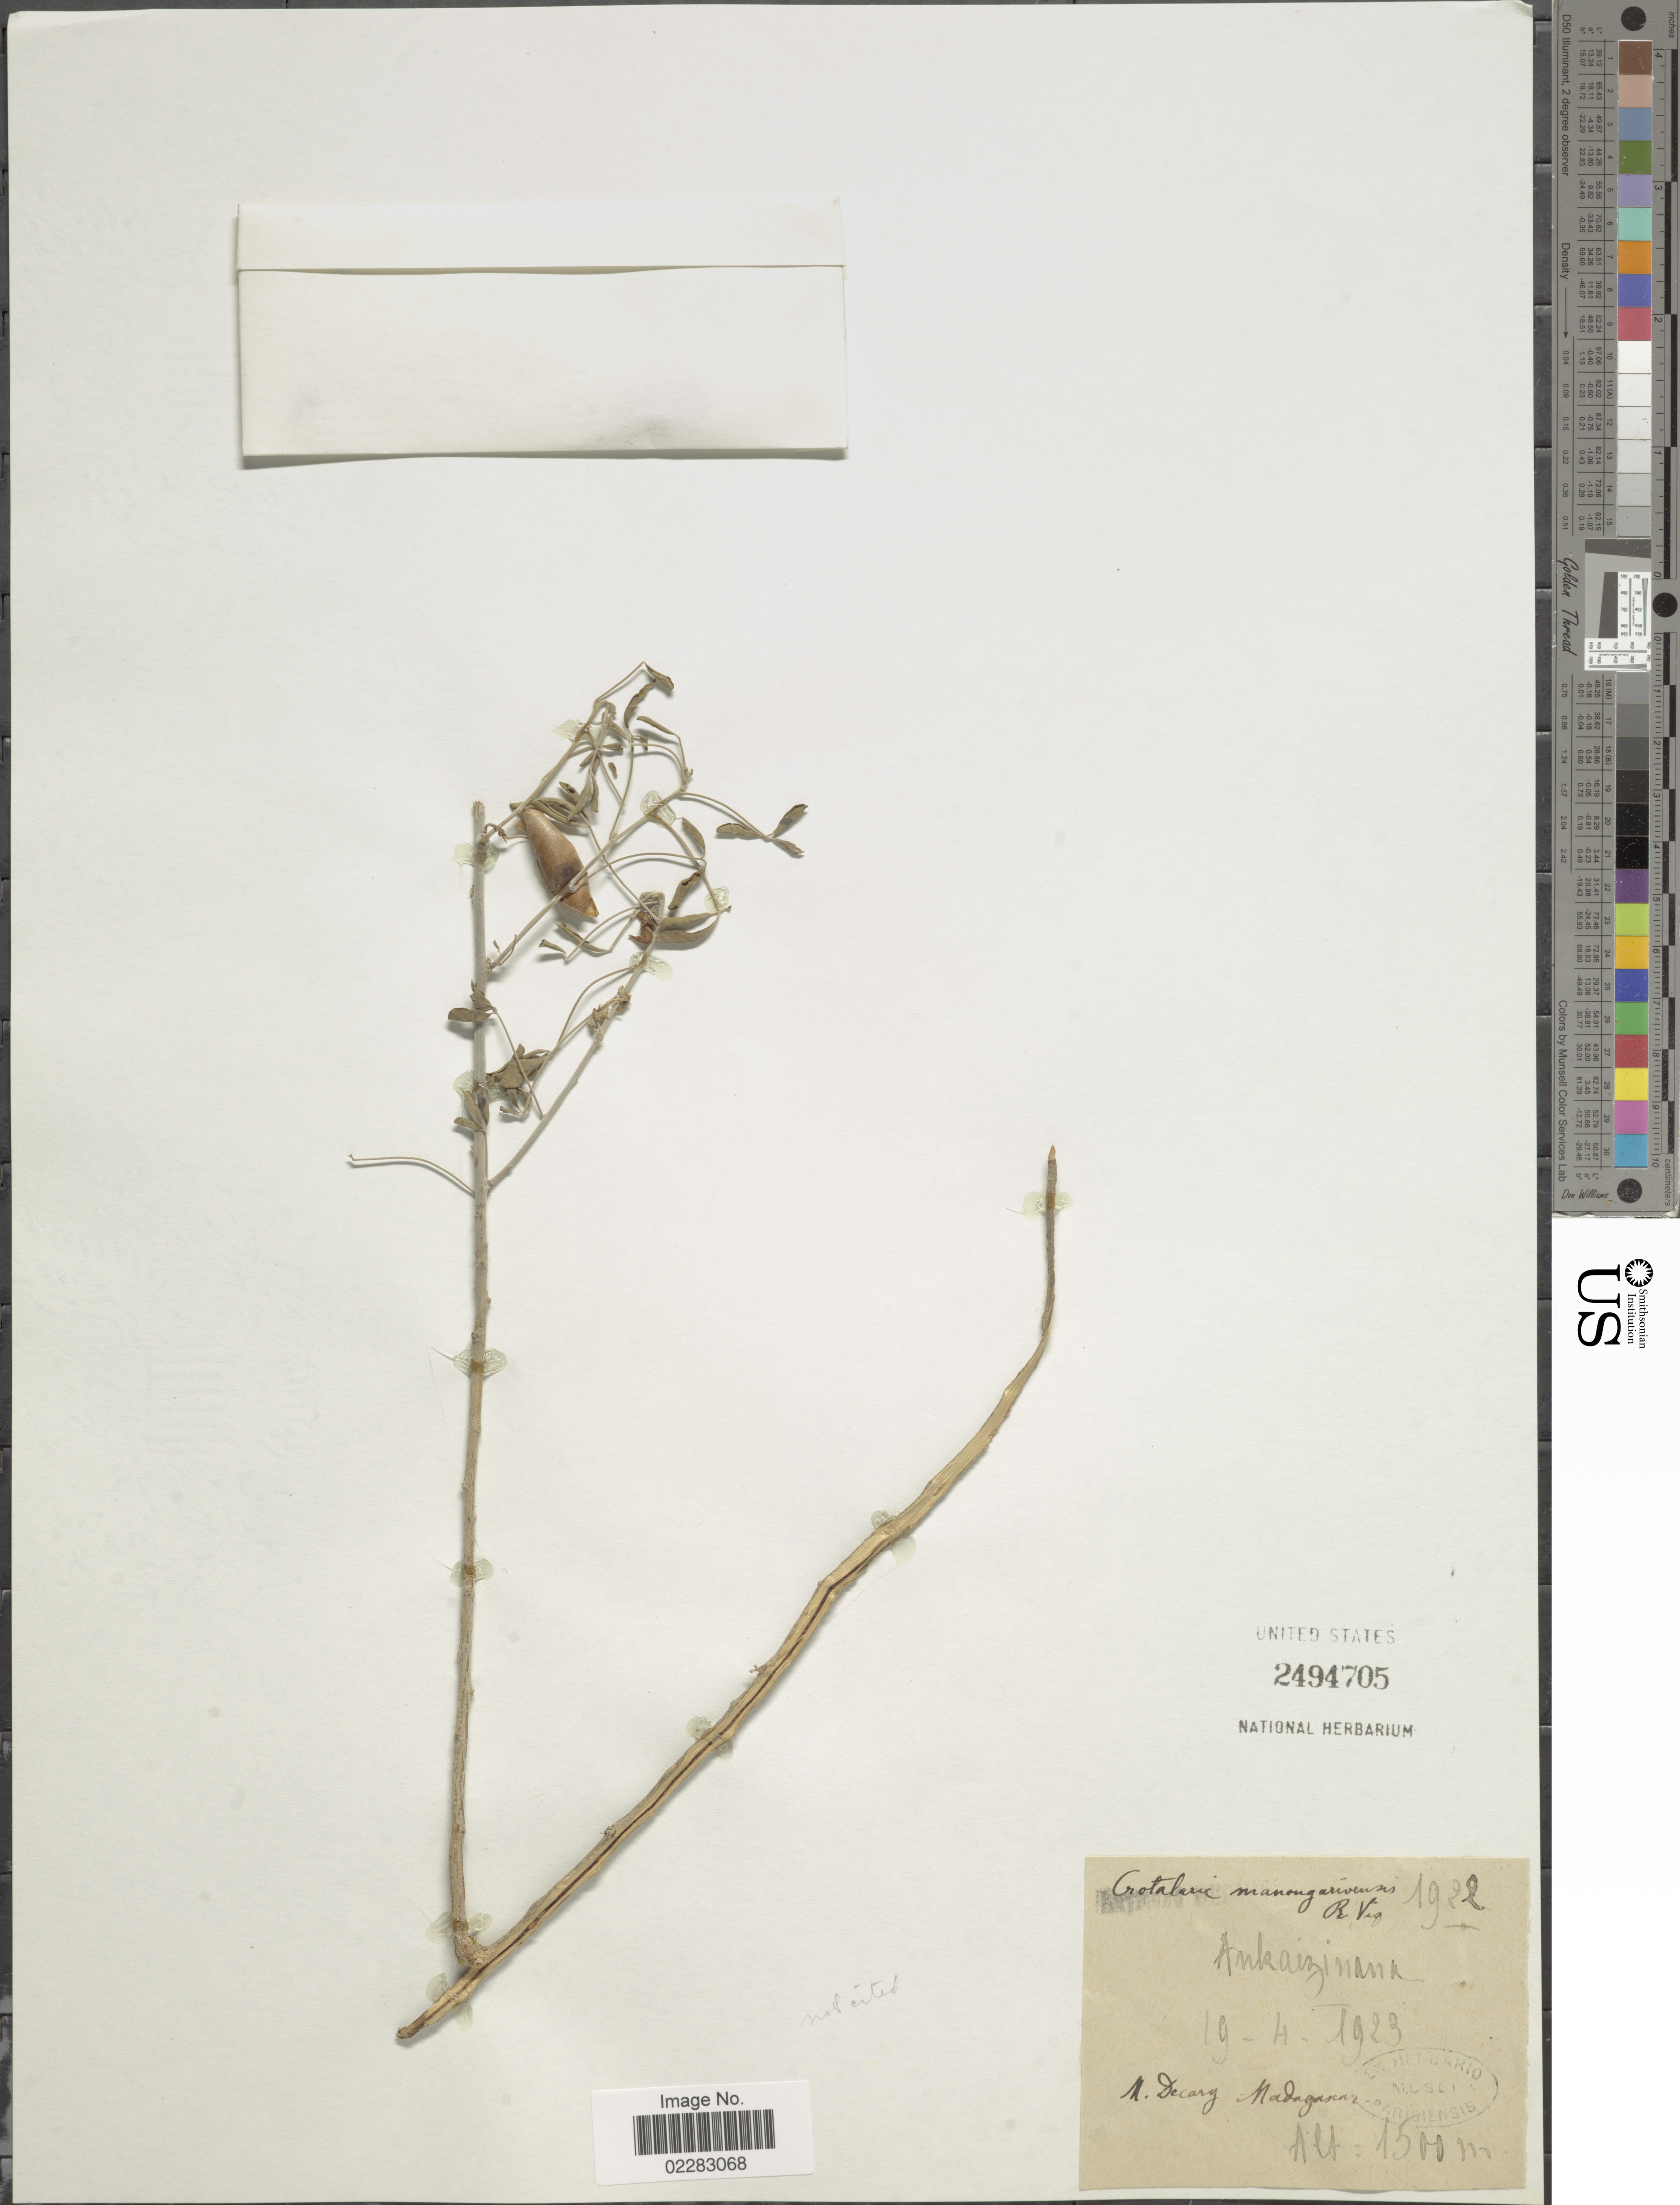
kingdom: Plantae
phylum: Tracheophyta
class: Magnoliopsida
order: Fabales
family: Fabaceae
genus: Crotalaria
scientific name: Crotalaria manongarivensis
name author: R. Vig.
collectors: R. Decary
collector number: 1922?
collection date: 1923-04-19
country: Madagascar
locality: Ankaizinana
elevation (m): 1500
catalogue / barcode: US 2494705